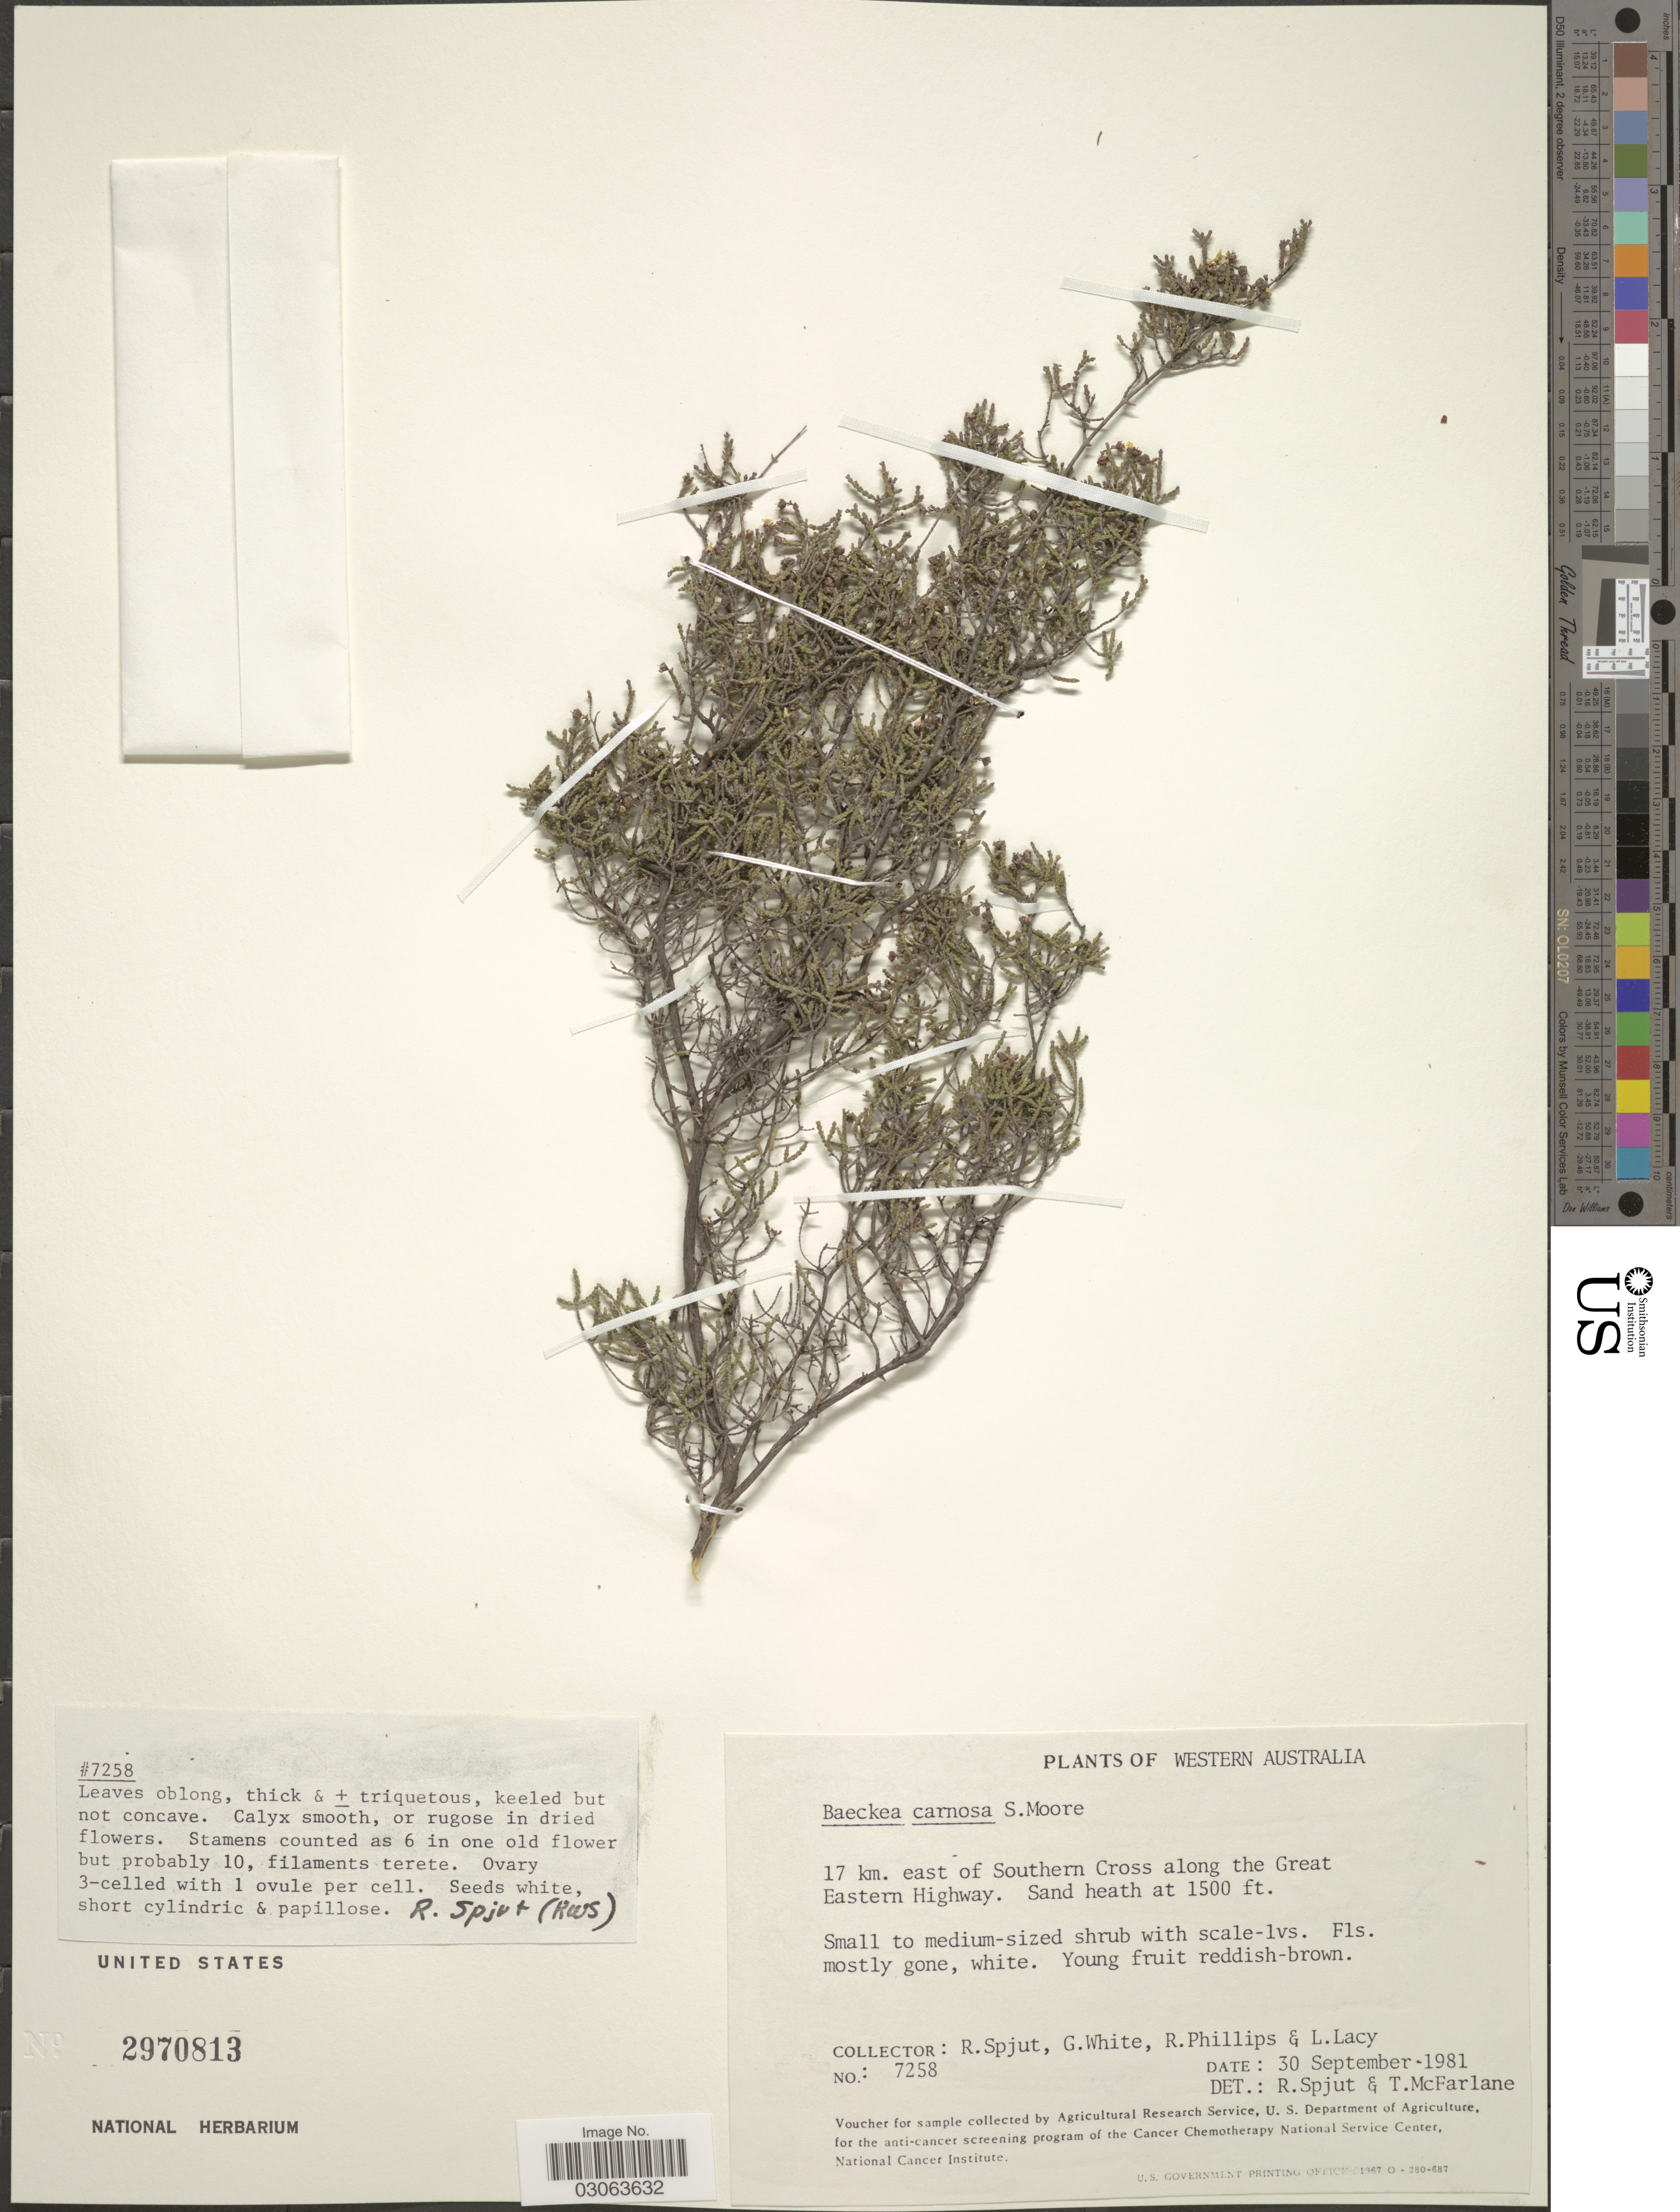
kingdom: Plantae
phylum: Tracheophyta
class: Magnoliopsida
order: Myrtales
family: Myrtaceae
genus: Euryomyrtus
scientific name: Euryomyrtus maidenii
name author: (Ewart & Jean White) Trudgen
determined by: Trudgen, M.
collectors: R. Spjut, G. White, R. Phillips & L. Lacy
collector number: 7258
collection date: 1981-09-30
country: Australia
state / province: Western Australia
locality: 17 km. east of Southern Cross along the Great Eastern Highway.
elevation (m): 457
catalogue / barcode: US 2970813